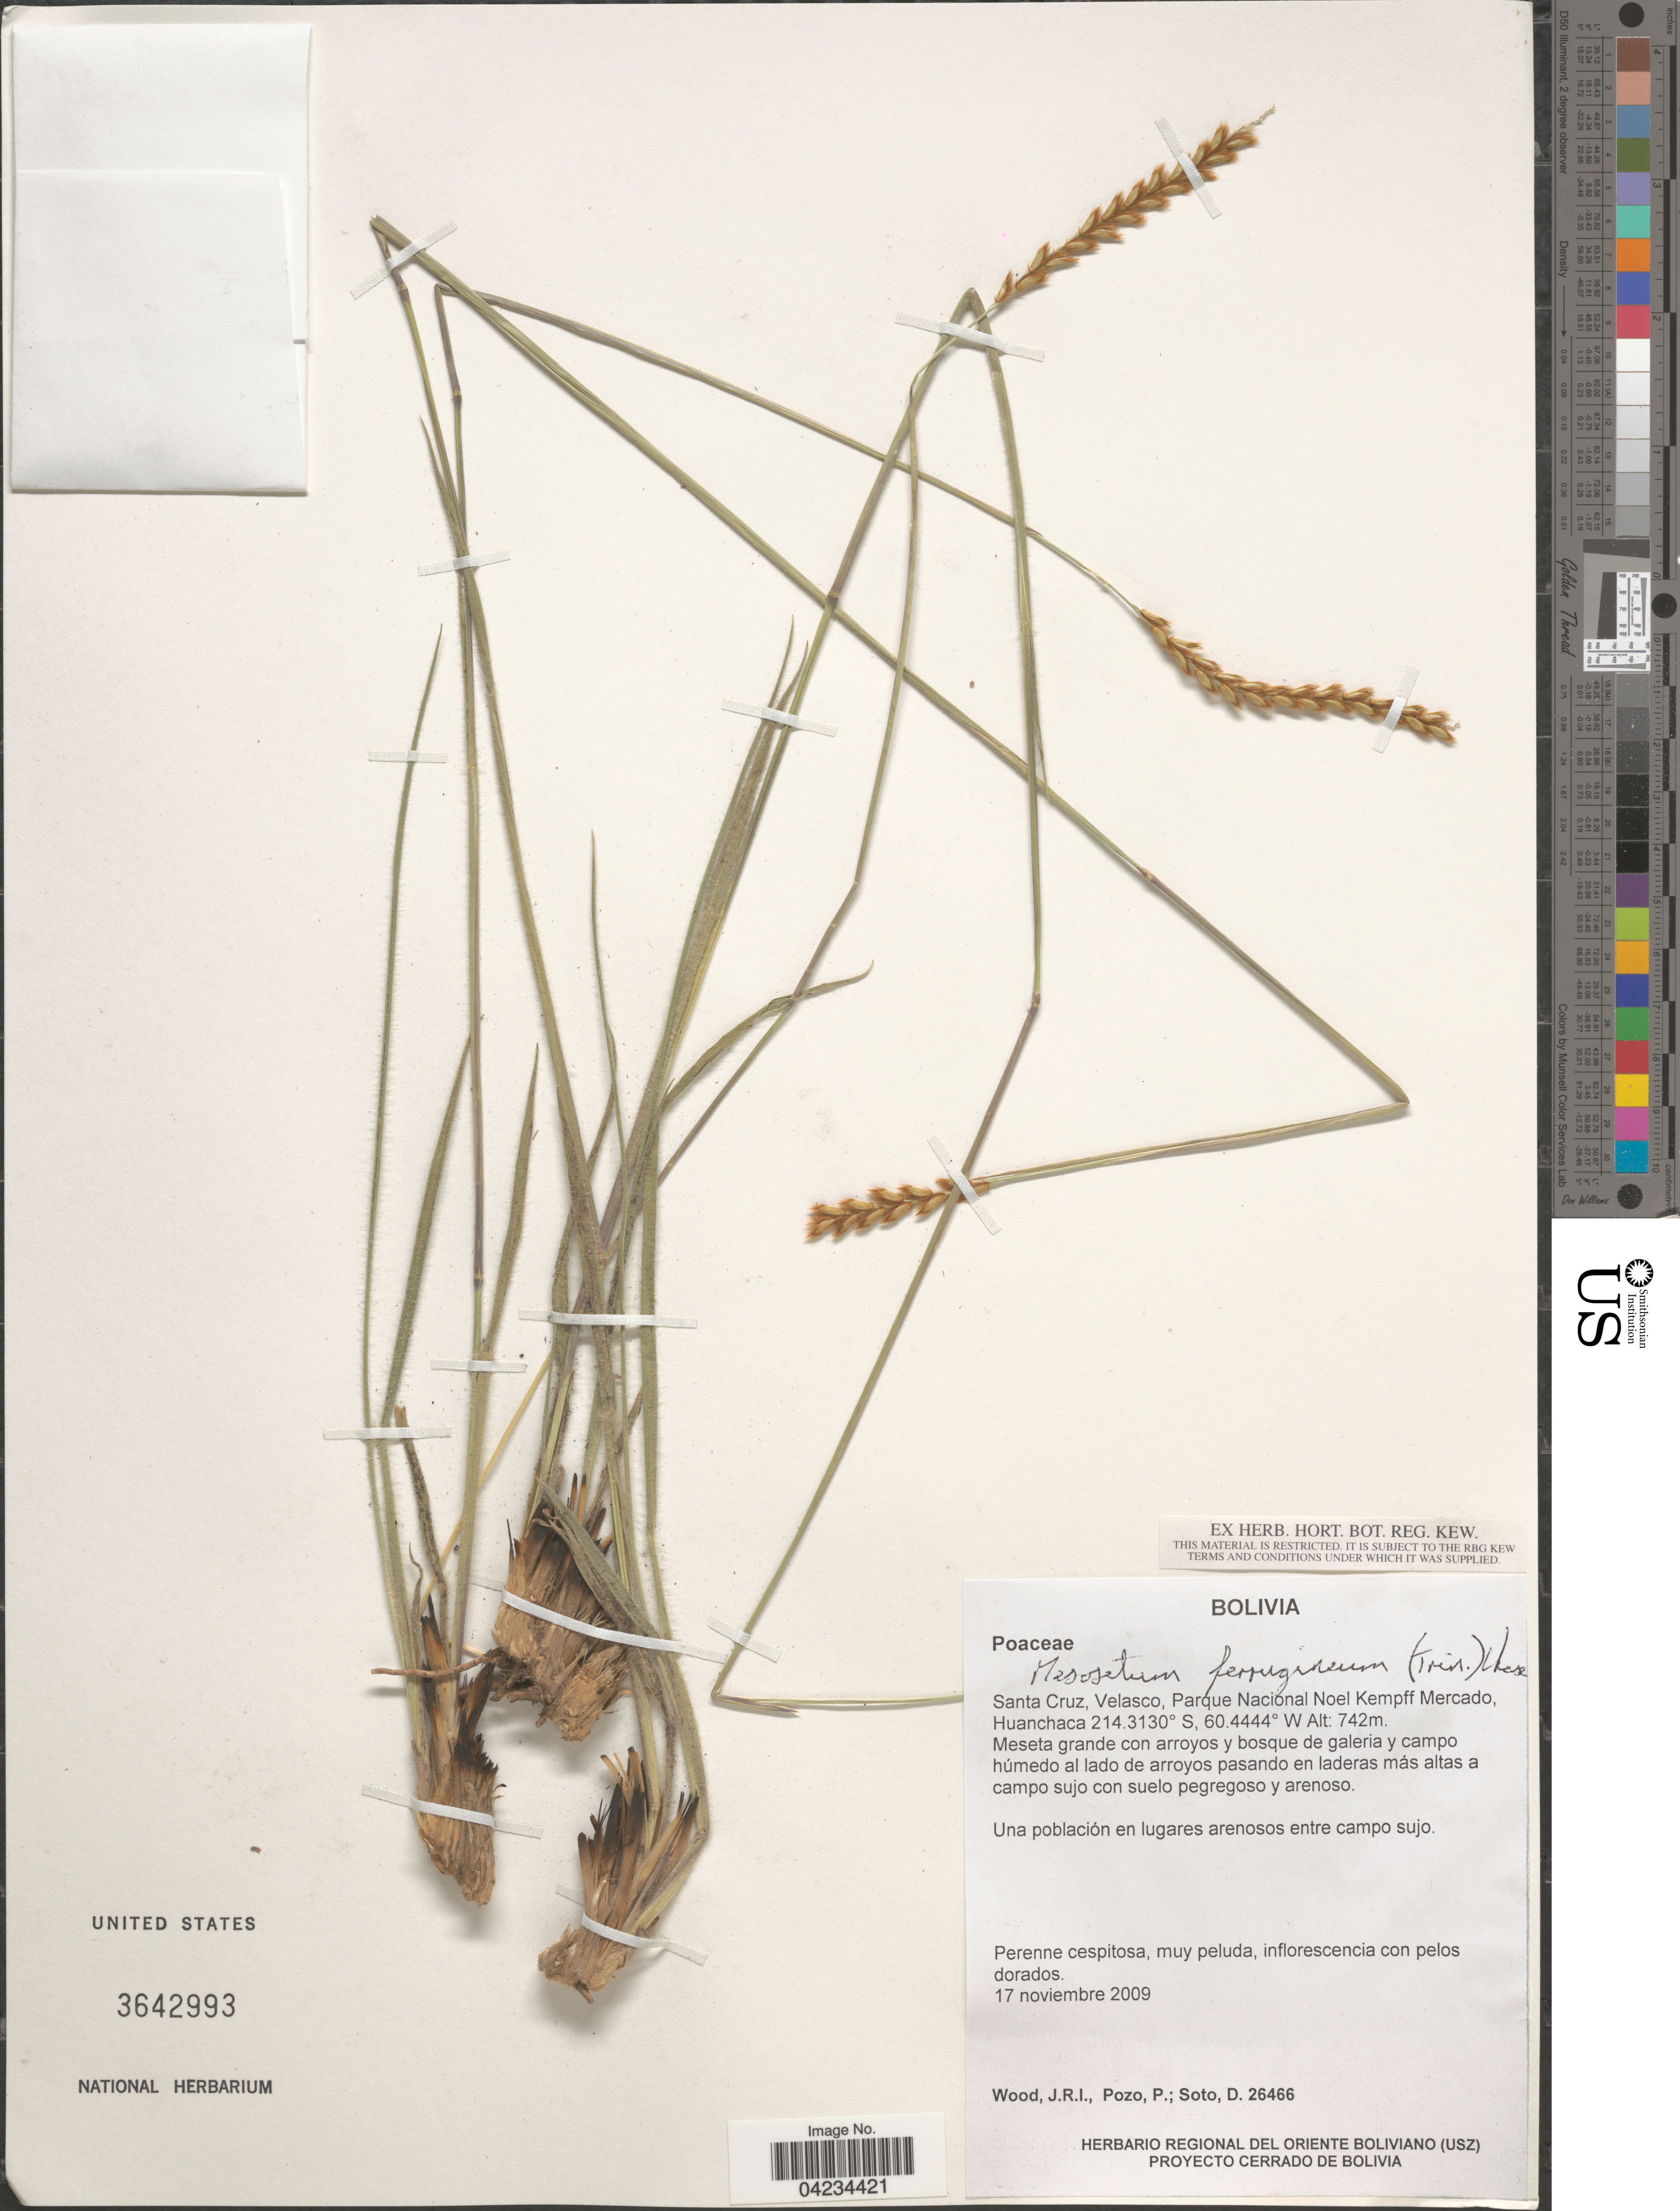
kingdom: Plantae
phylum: Tracheophyta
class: Liliopsida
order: Poales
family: Poaceae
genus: Mesosetum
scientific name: Mesosetum ferrugineum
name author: (Trin.) Chase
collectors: J. R. I. Wood, P. Pozo & D. Soto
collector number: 26466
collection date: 2009-11-17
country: Bolivia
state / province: Santa Cruz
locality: Velasco, Parque Nacional Noel Kempff Mercado, Huanchaca.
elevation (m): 742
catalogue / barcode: US 3642993